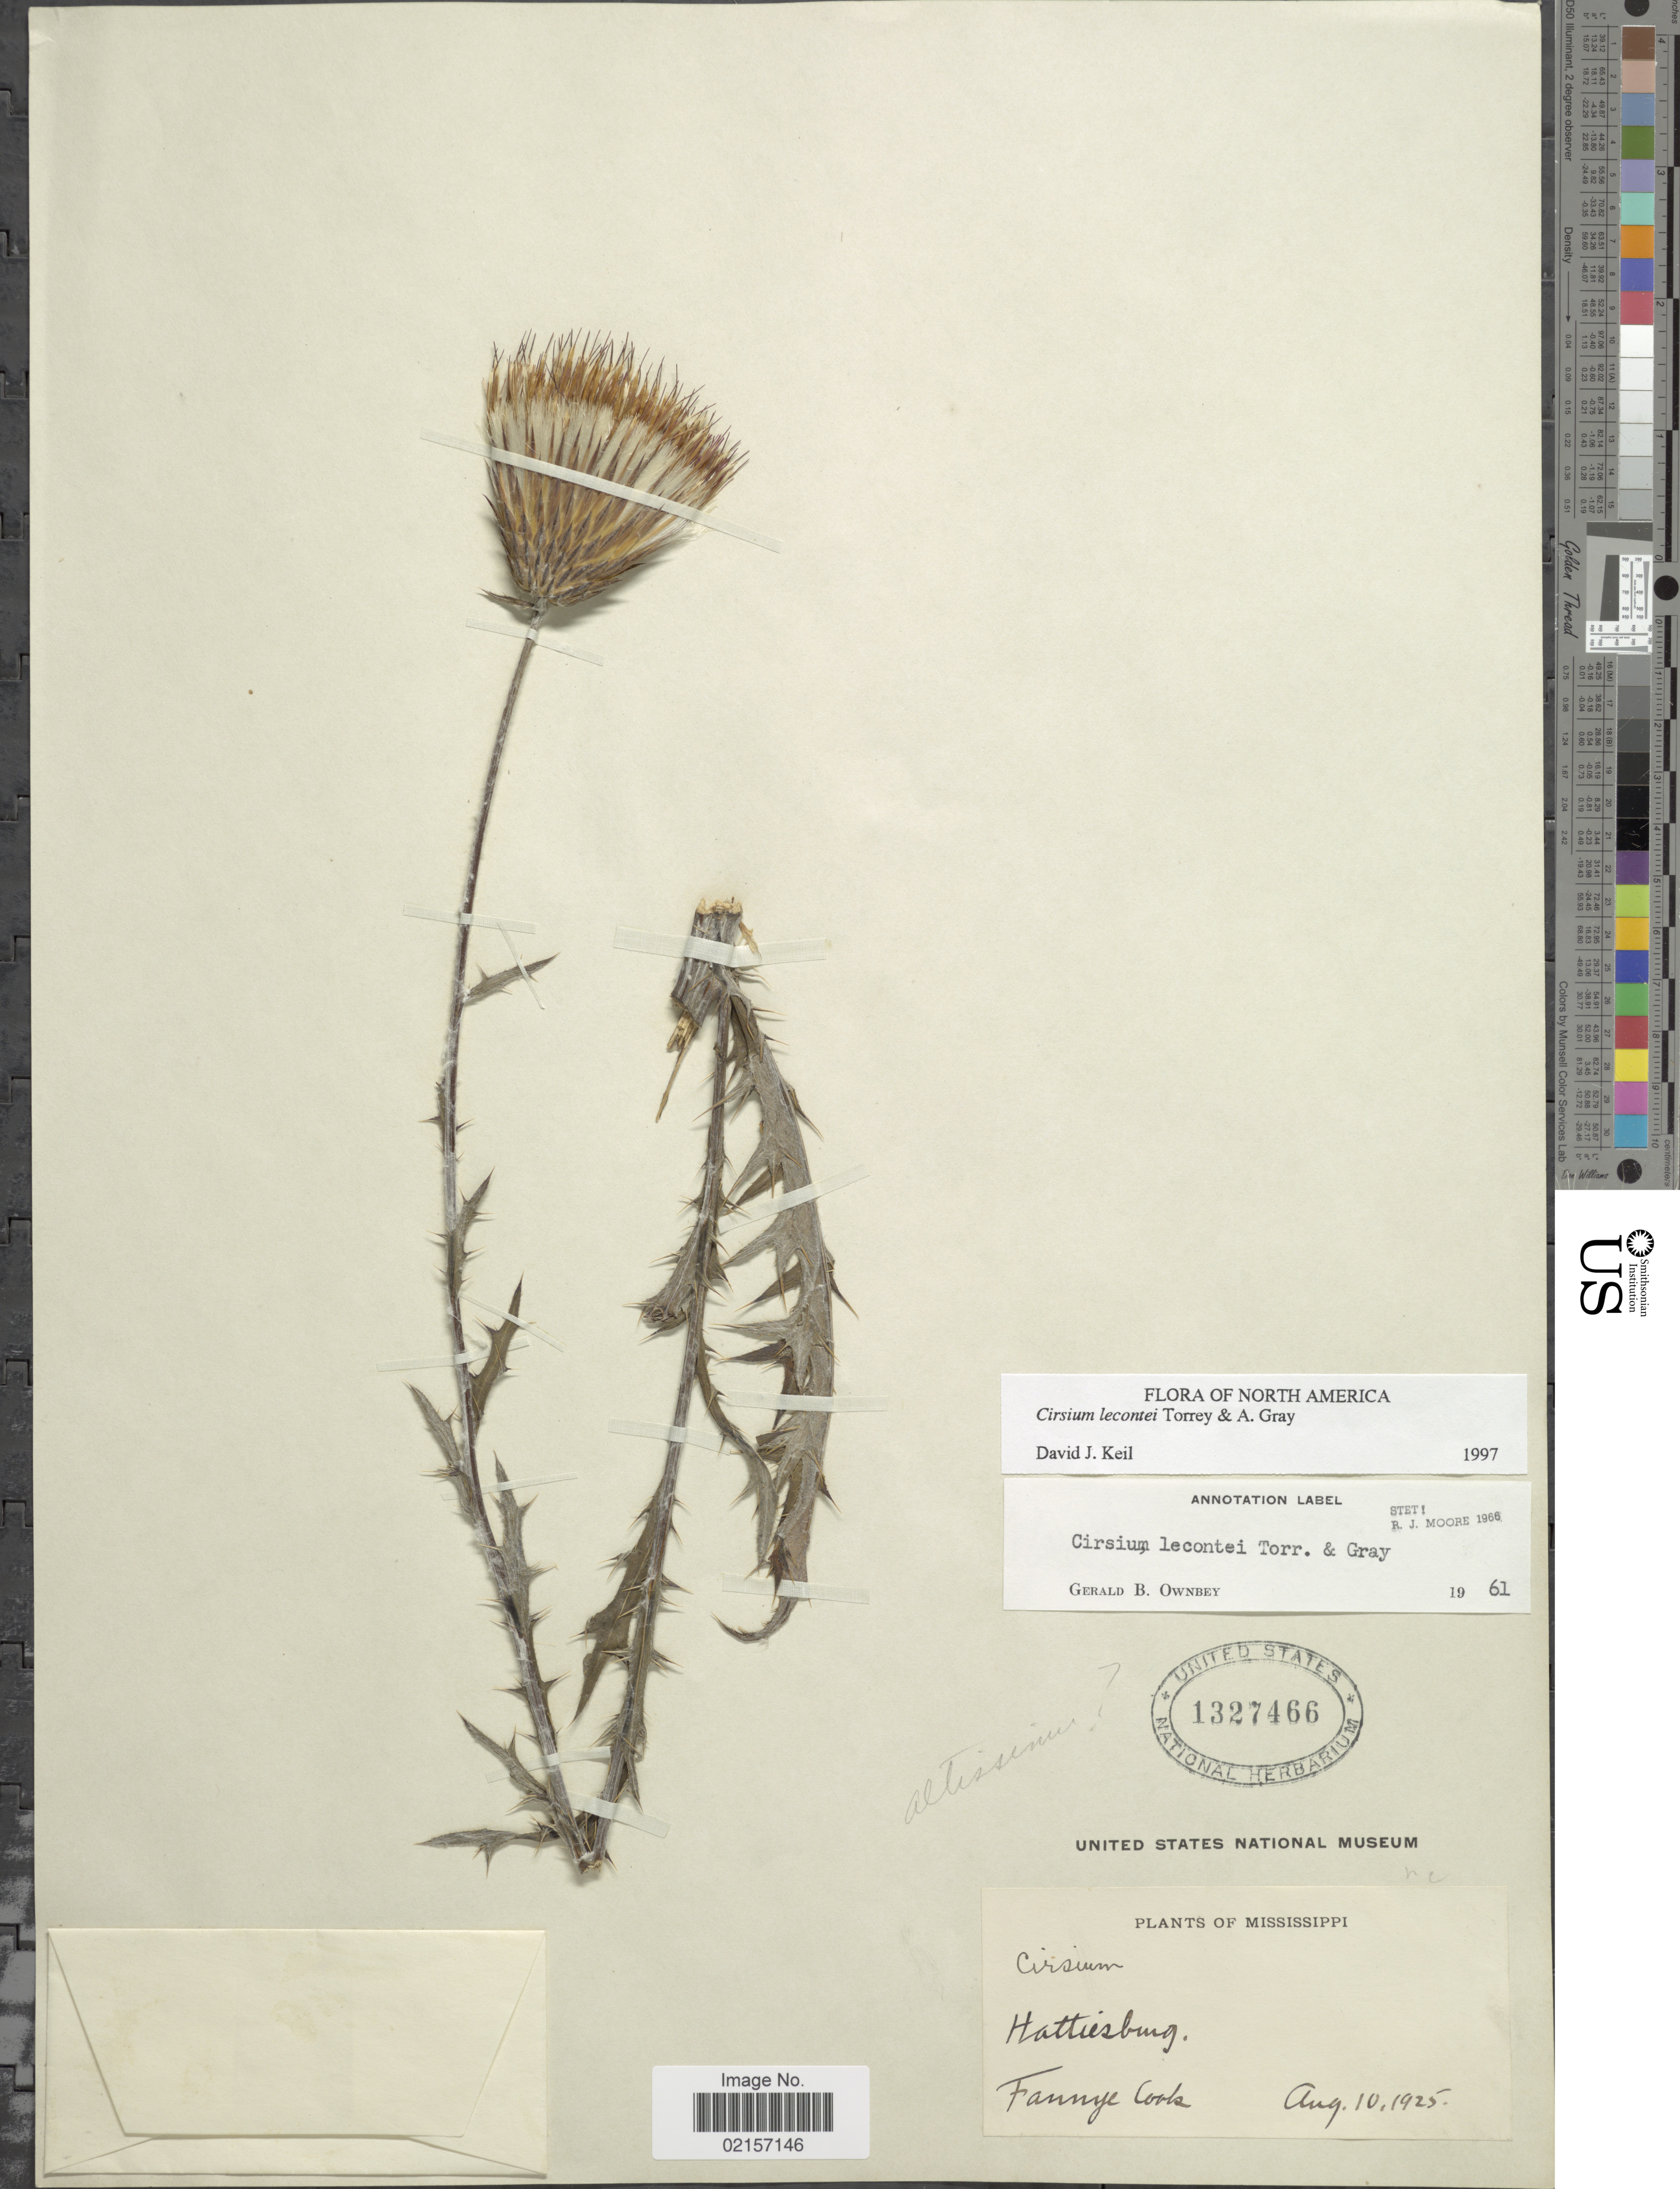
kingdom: Plantae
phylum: Tracheophyta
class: Magnoliopsida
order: Asterales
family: Asteraceae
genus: Cirsium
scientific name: Cirsium lecontei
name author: Torr. & A. Gray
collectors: F. A. Cook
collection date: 1925-08-10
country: United States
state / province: Mississippi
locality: Hattiesburg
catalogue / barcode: US 1327466